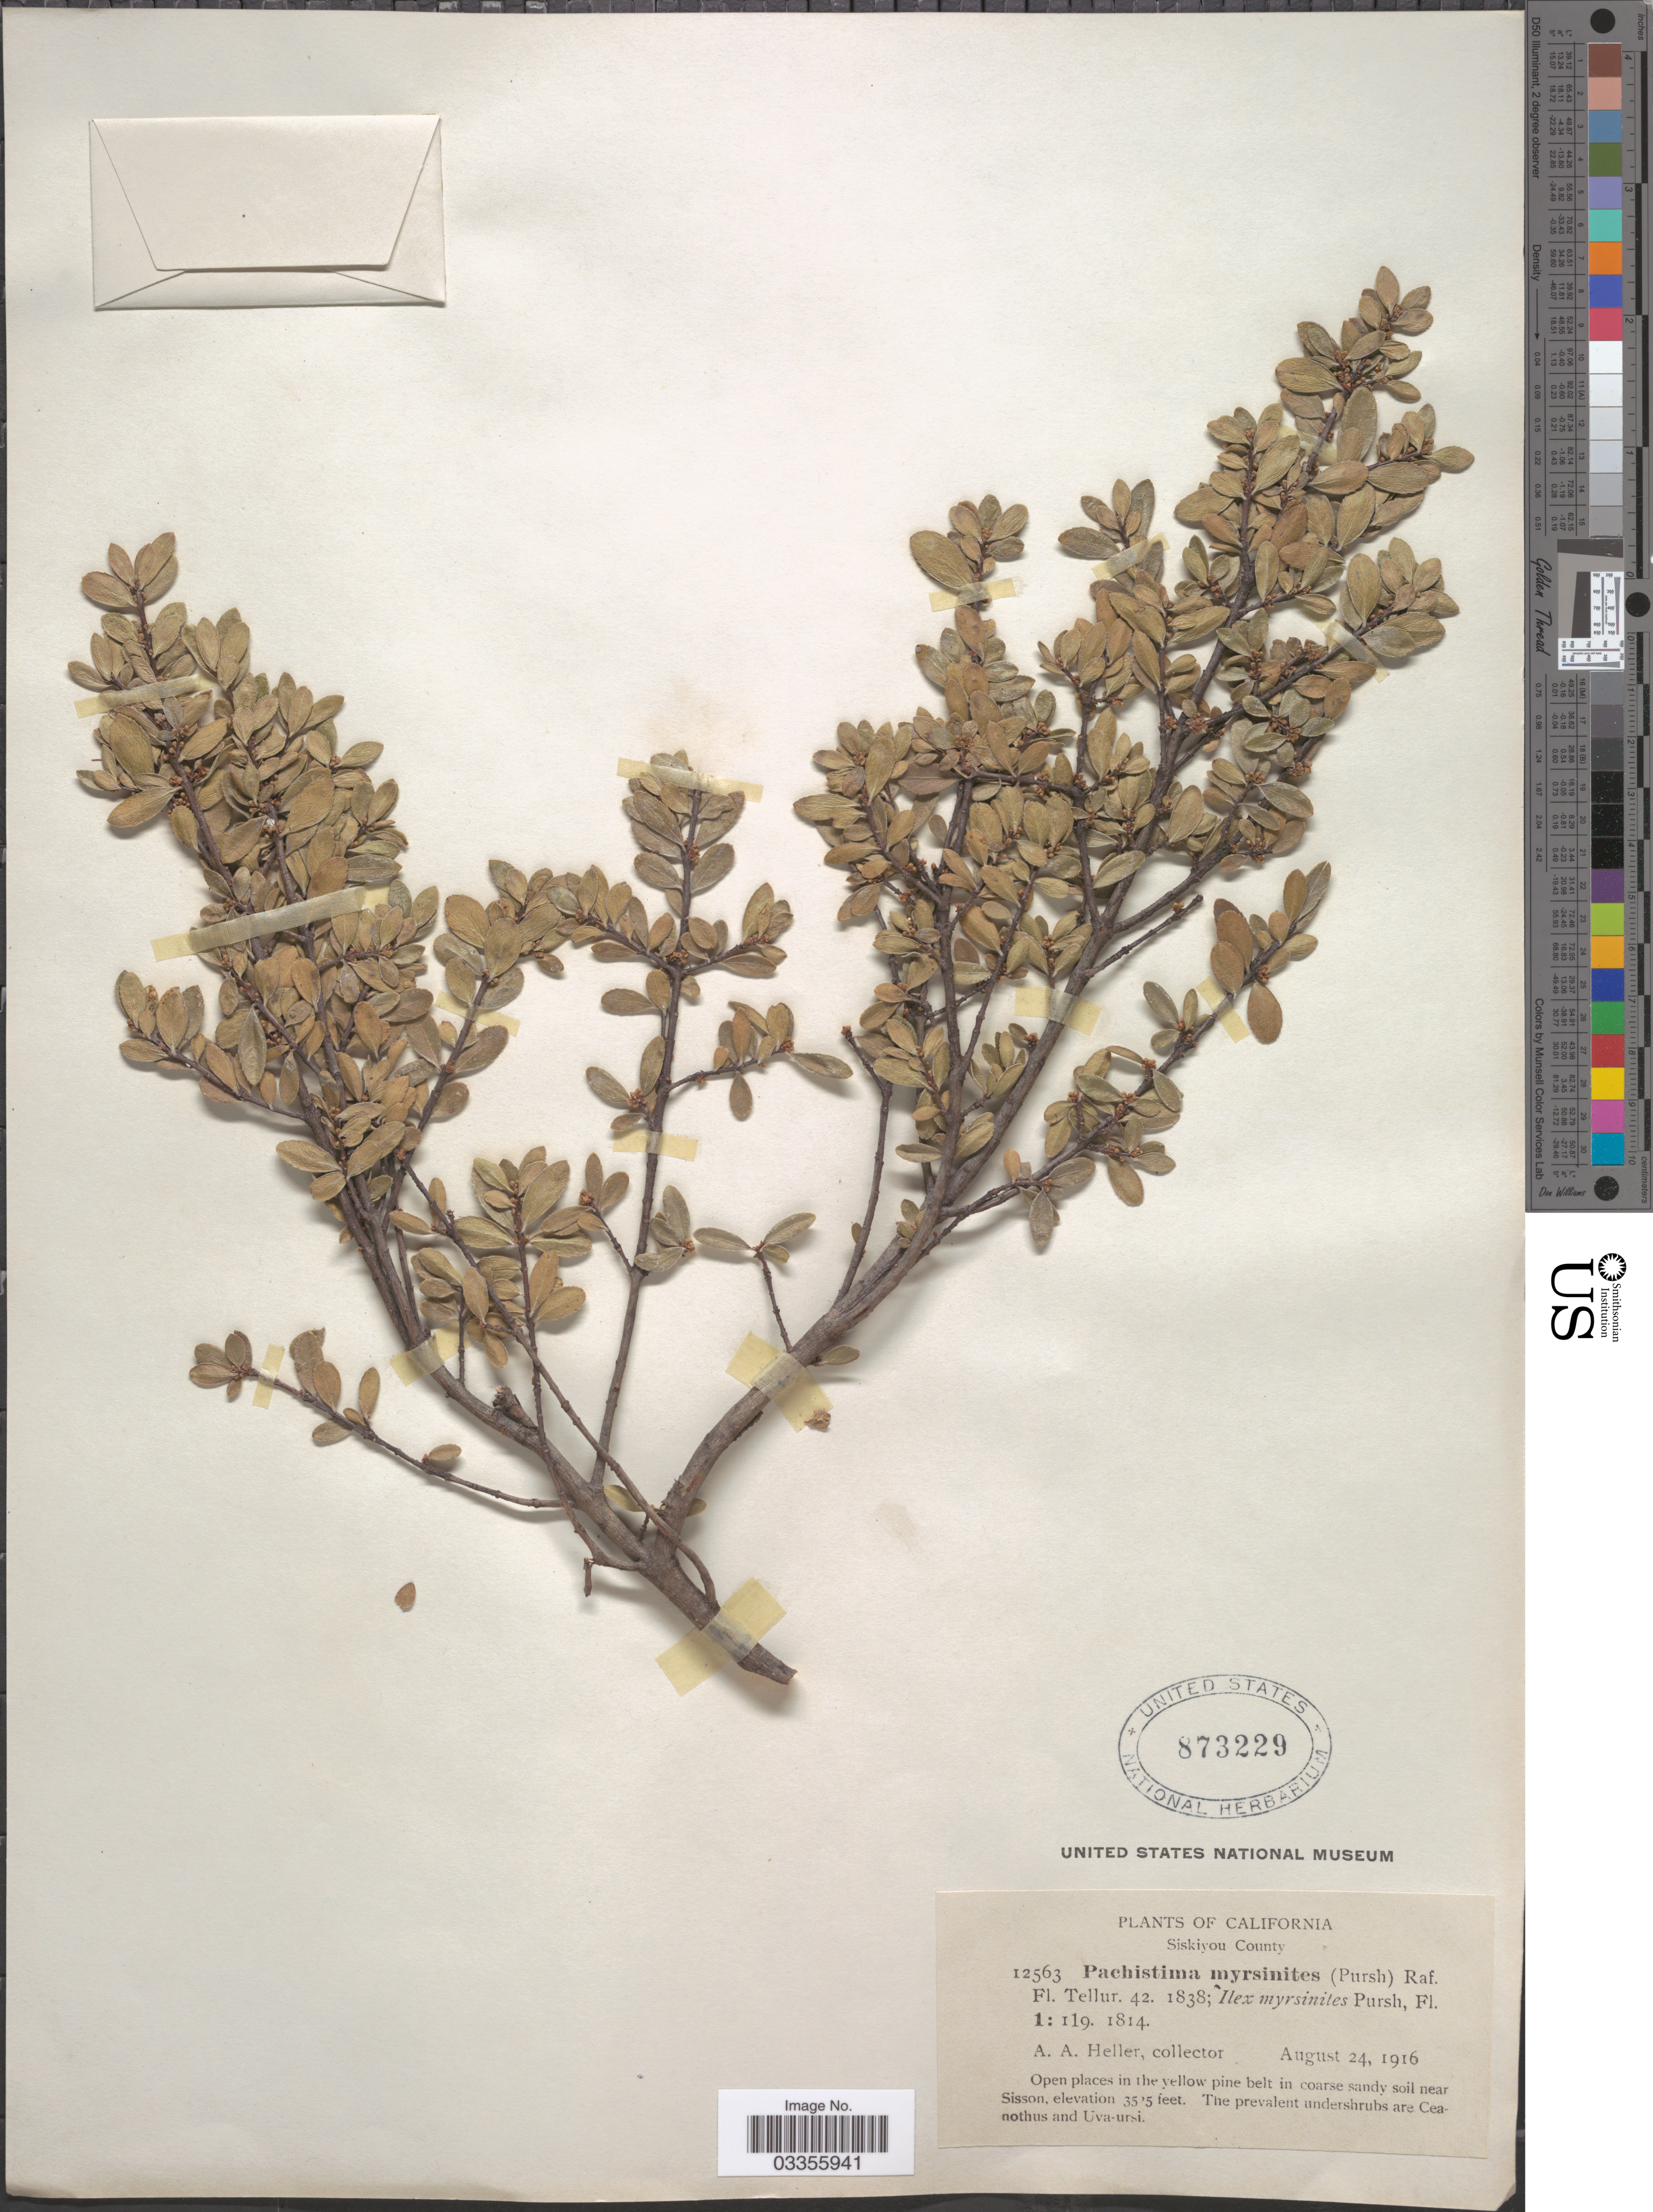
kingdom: Plantae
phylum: Tracheophyta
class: Magnoliopsida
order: Celastrales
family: Celastraceae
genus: Paxistima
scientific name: Paxistima myrsinites subsp. myrsinites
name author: (Pursh) Raf.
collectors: A. A. Heller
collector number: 12563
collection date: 1916-08-24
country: United States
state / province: California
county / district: Siskiyou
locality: Siskiyou County. Open places in the yellow pine belt in coarse sandy soil near Sisson.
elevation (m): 1074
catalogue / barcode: US 873229